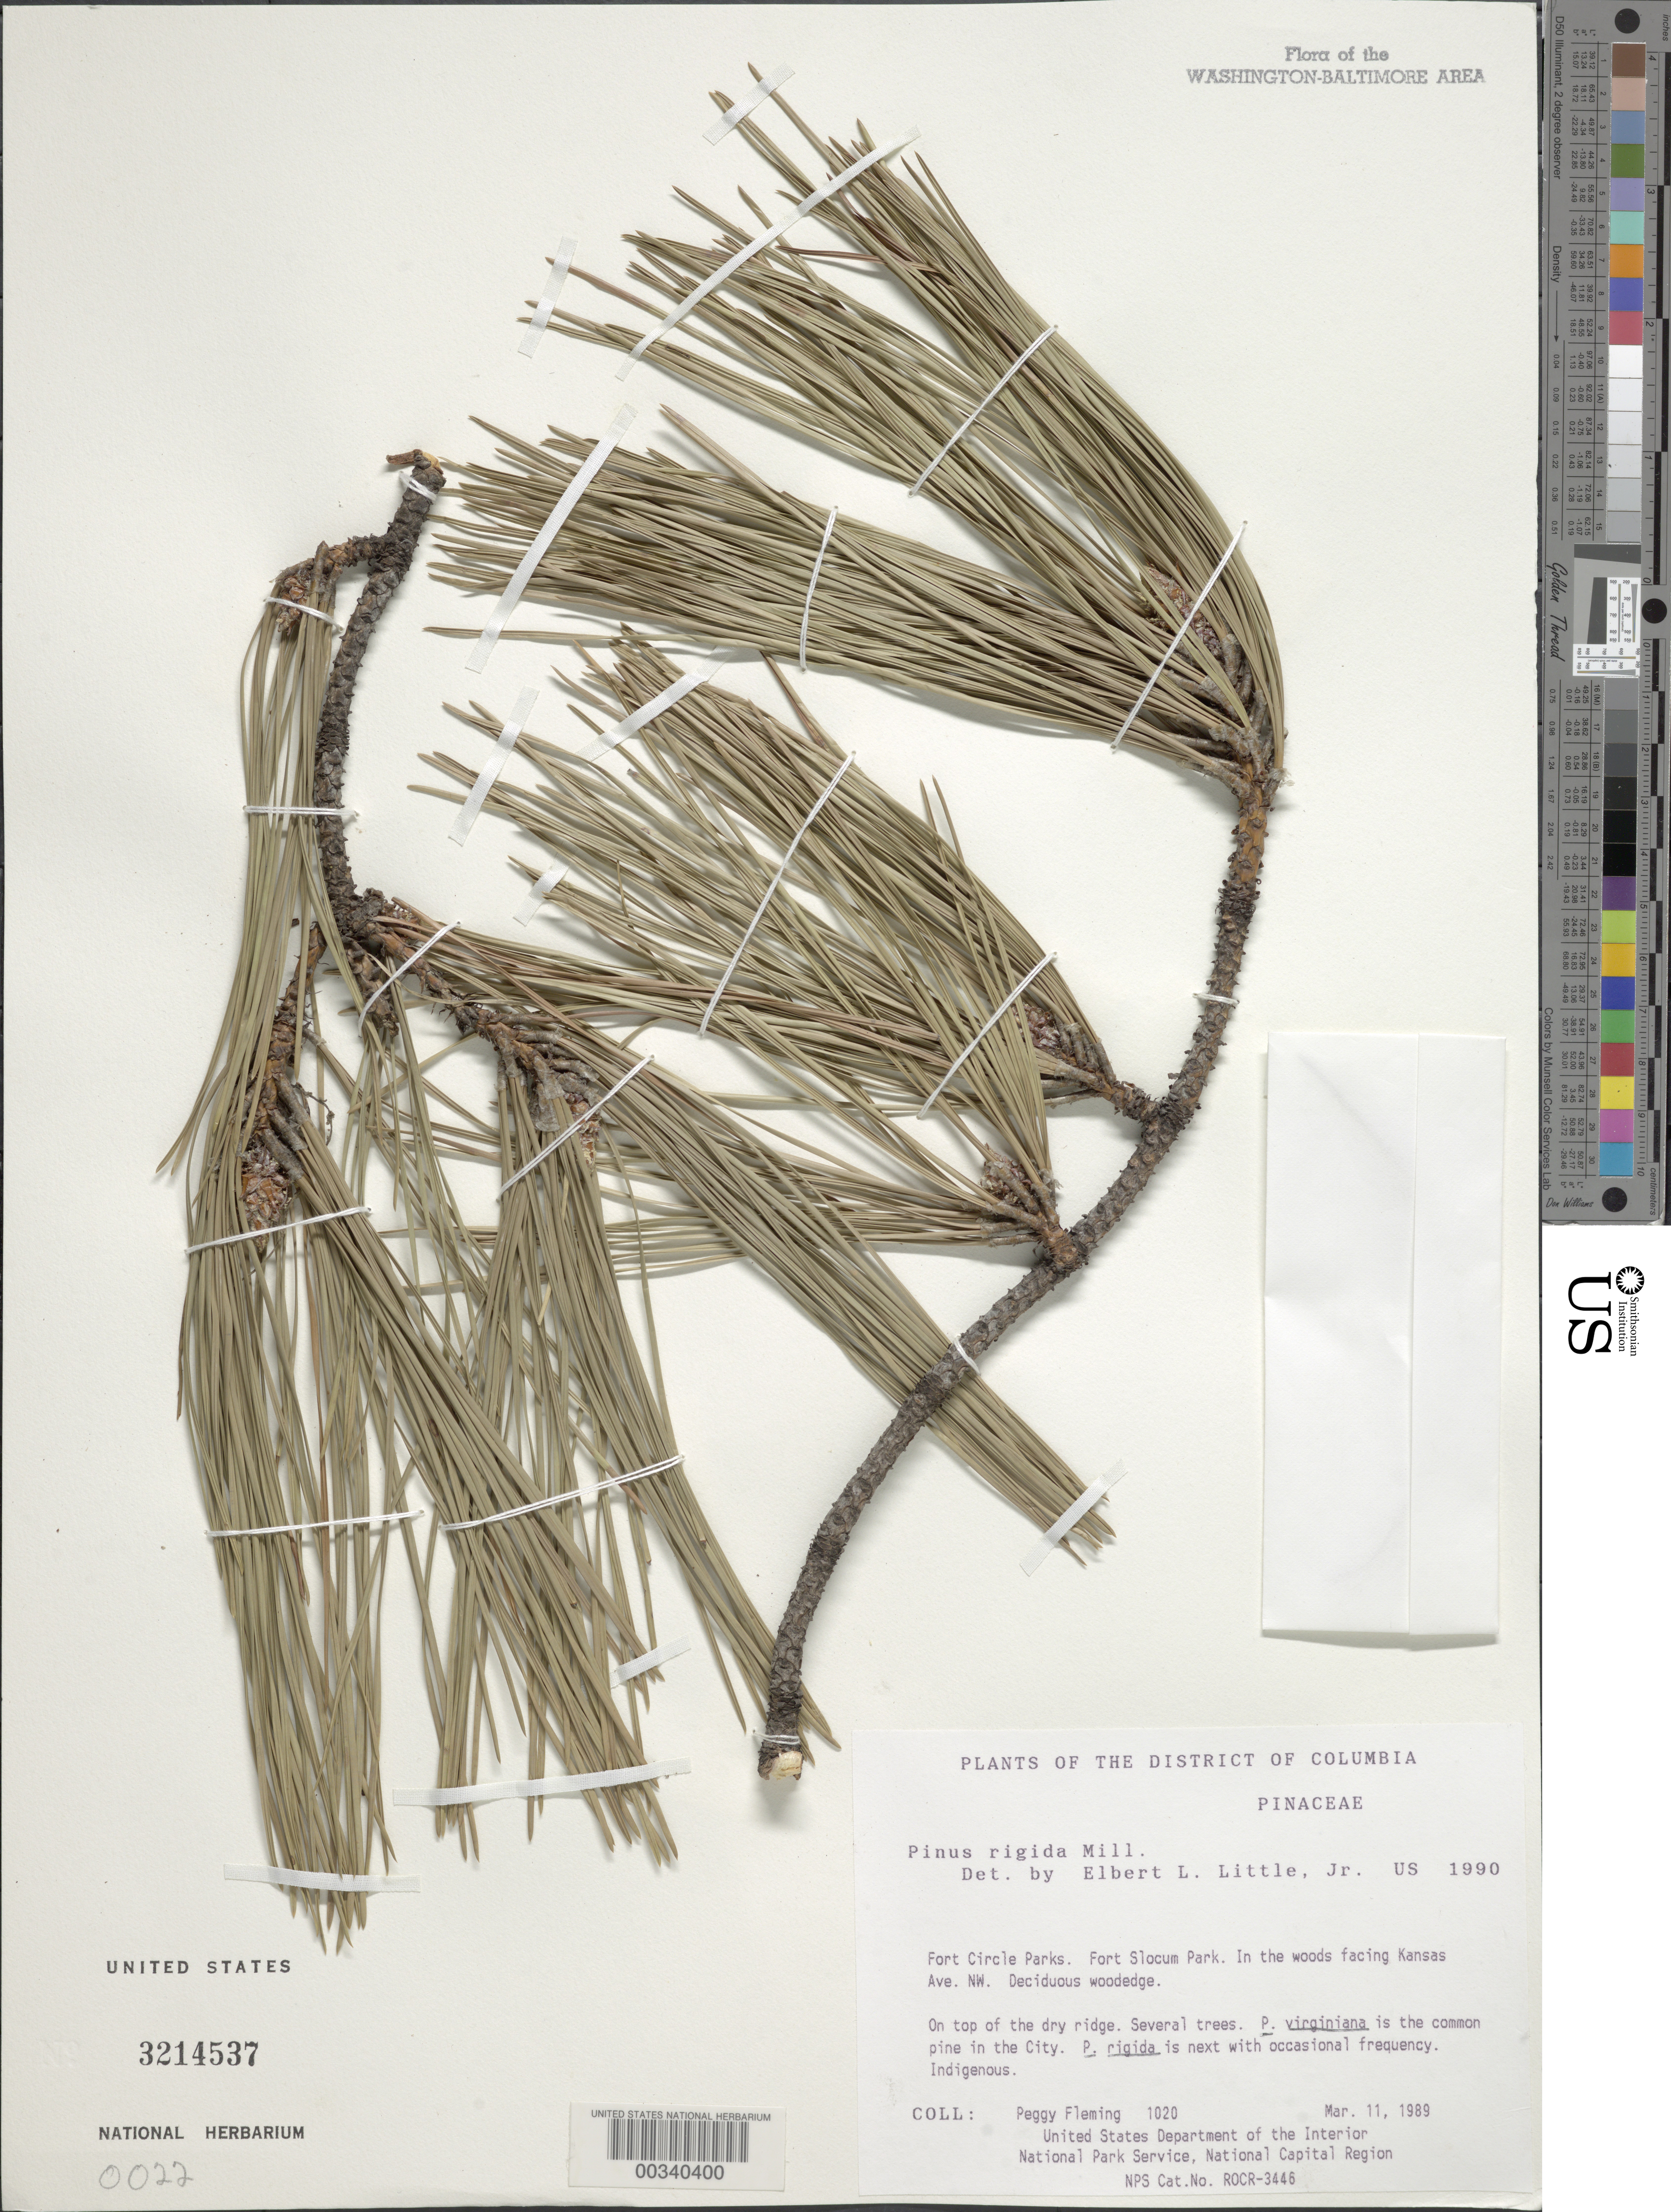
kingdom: Plantae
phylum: Tracheophyta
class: Pinopsida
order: Pinales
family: Pinaceae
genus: Pinus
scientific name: Pinus rigida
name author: Mill.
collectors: P. Fleming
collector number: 1020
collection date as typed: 11 Mar 1989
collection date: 1989-03-11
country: United States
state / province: District of Columbia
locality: Fort Circle Parks, Fort Slocum Park, in Woods facing Kansas Ave NW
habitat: Deciduous woodedge. On top of the dry ridge.